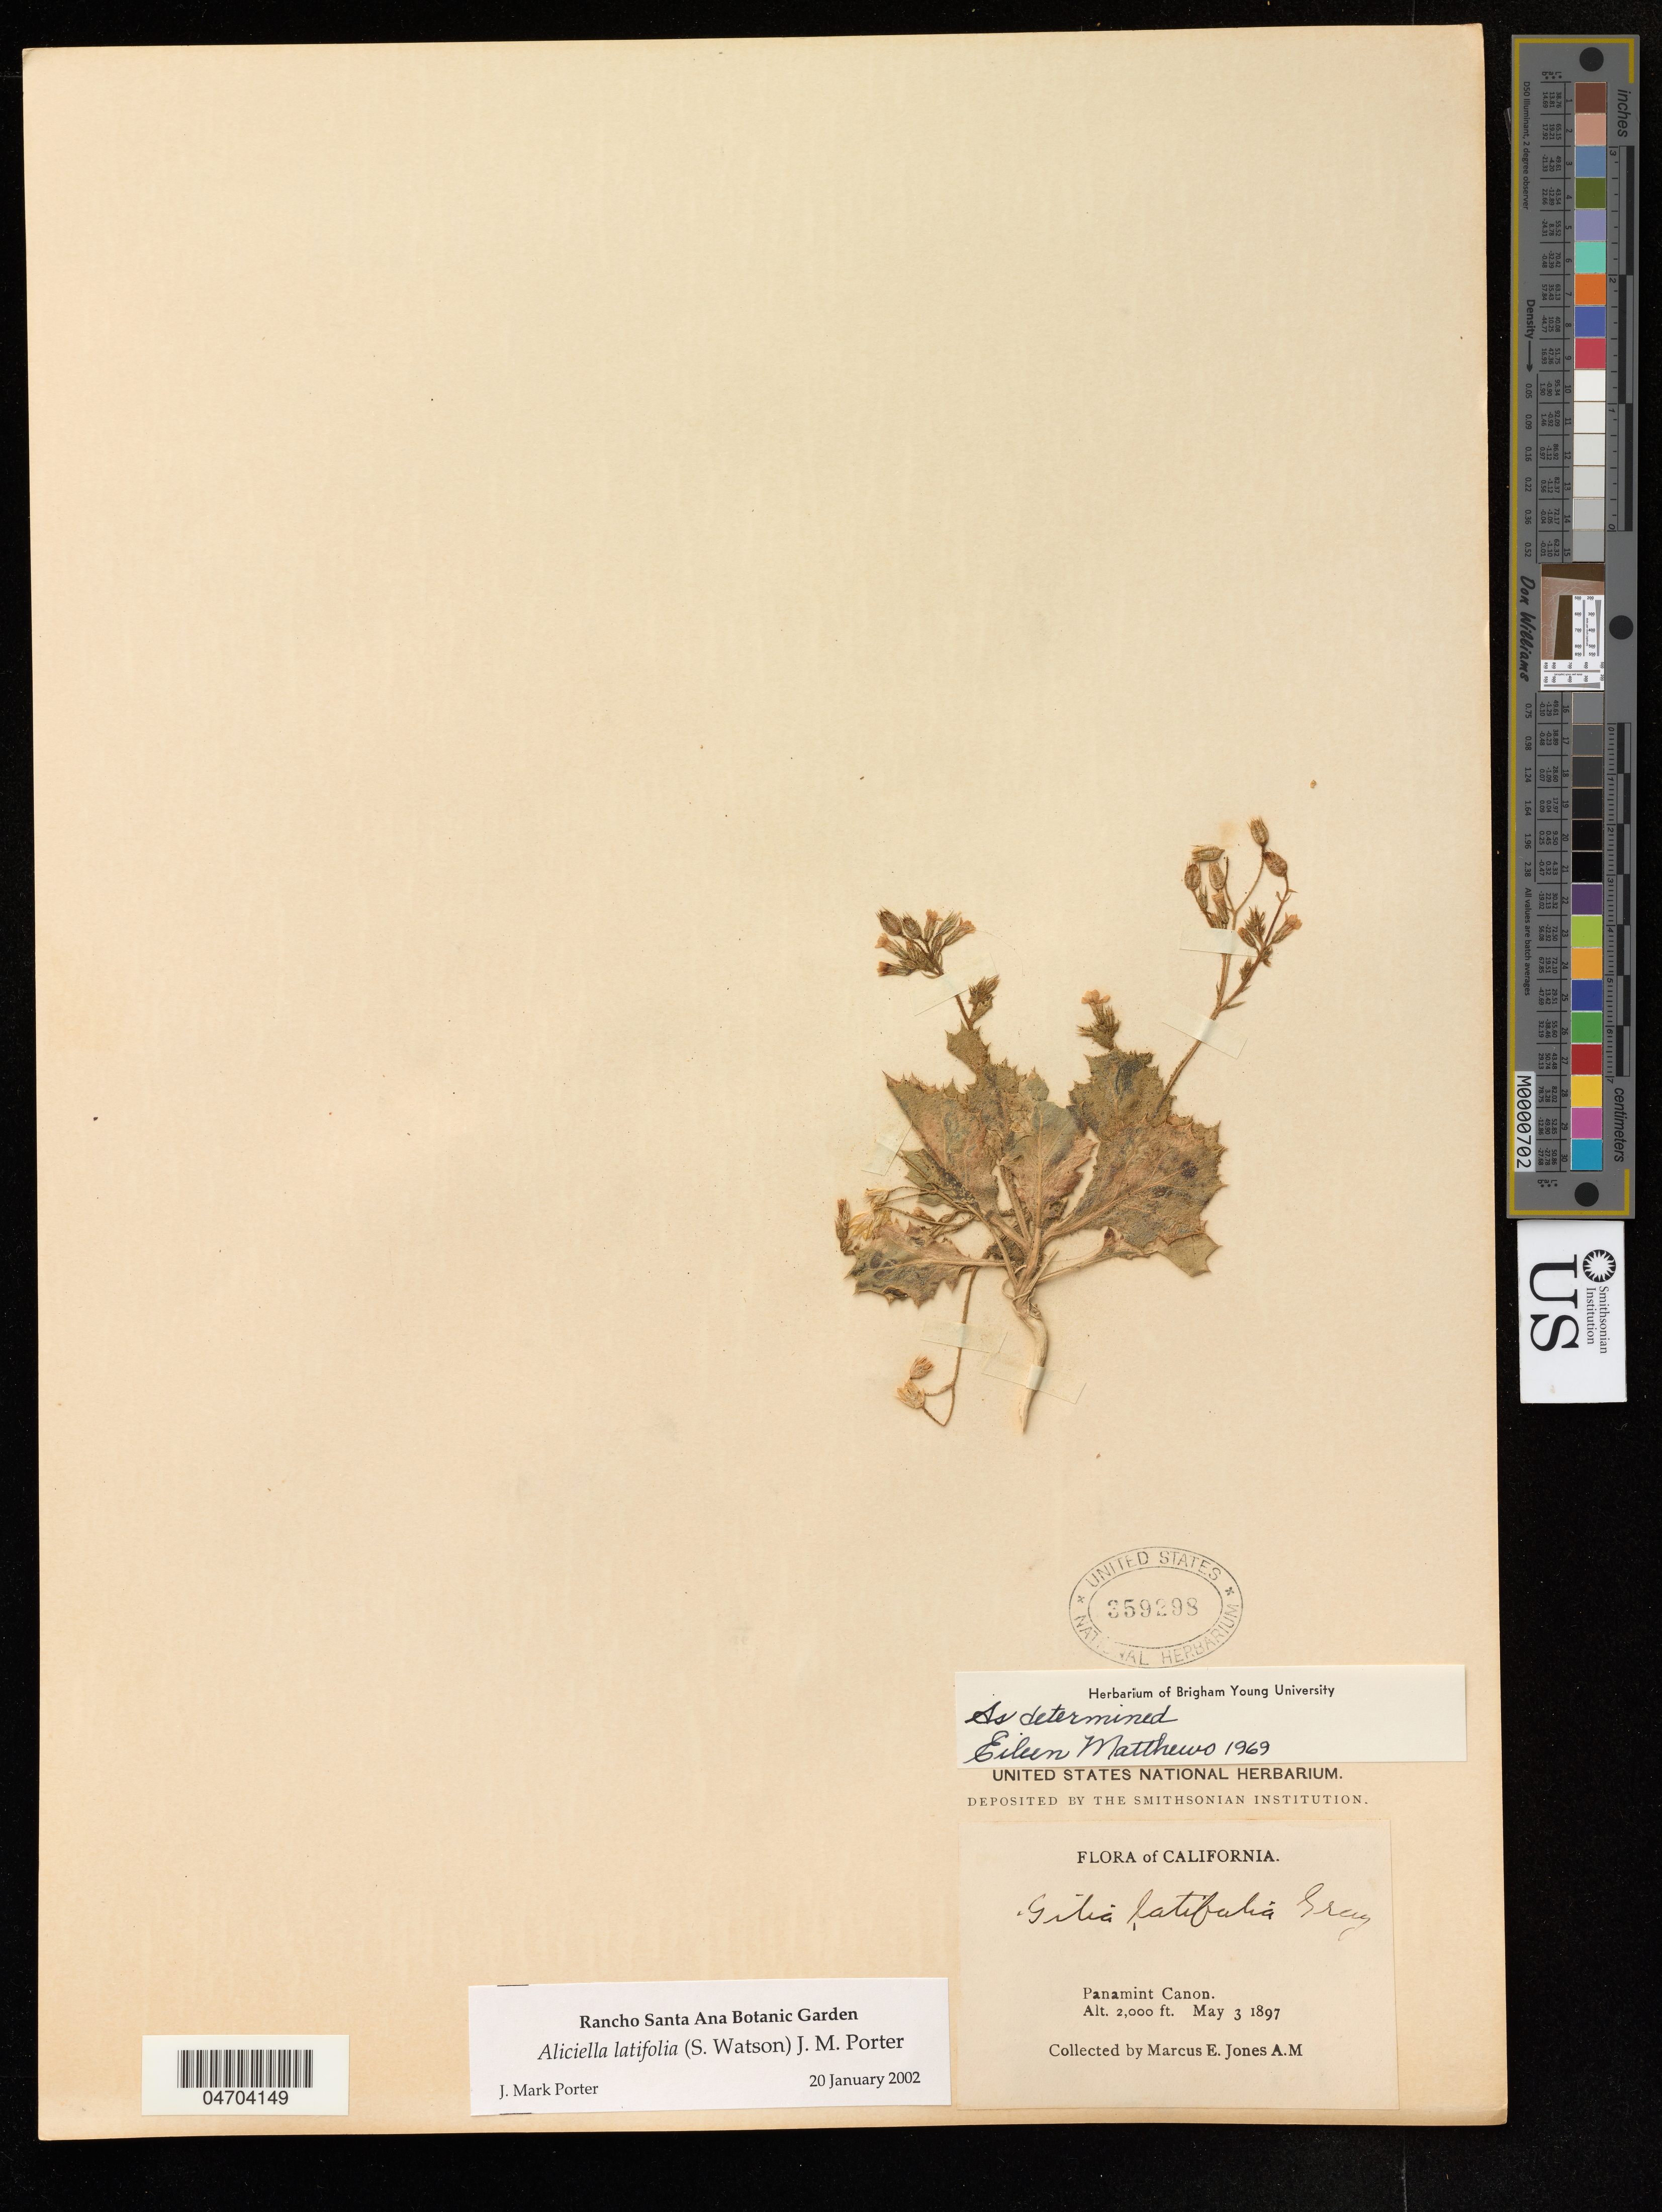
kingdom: Plantae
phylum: Tracheophyta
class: Magnoliopsida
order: Ericales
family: Polemoniaceae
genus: Aliciella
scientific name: Aliciella latifolia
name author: (S. Watson) J.M. Porter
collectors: E. Marcus & A. Jones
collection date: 1897-05-03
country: United States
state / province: California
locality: Panamint Canon.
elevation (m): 610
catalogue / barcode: US 359298